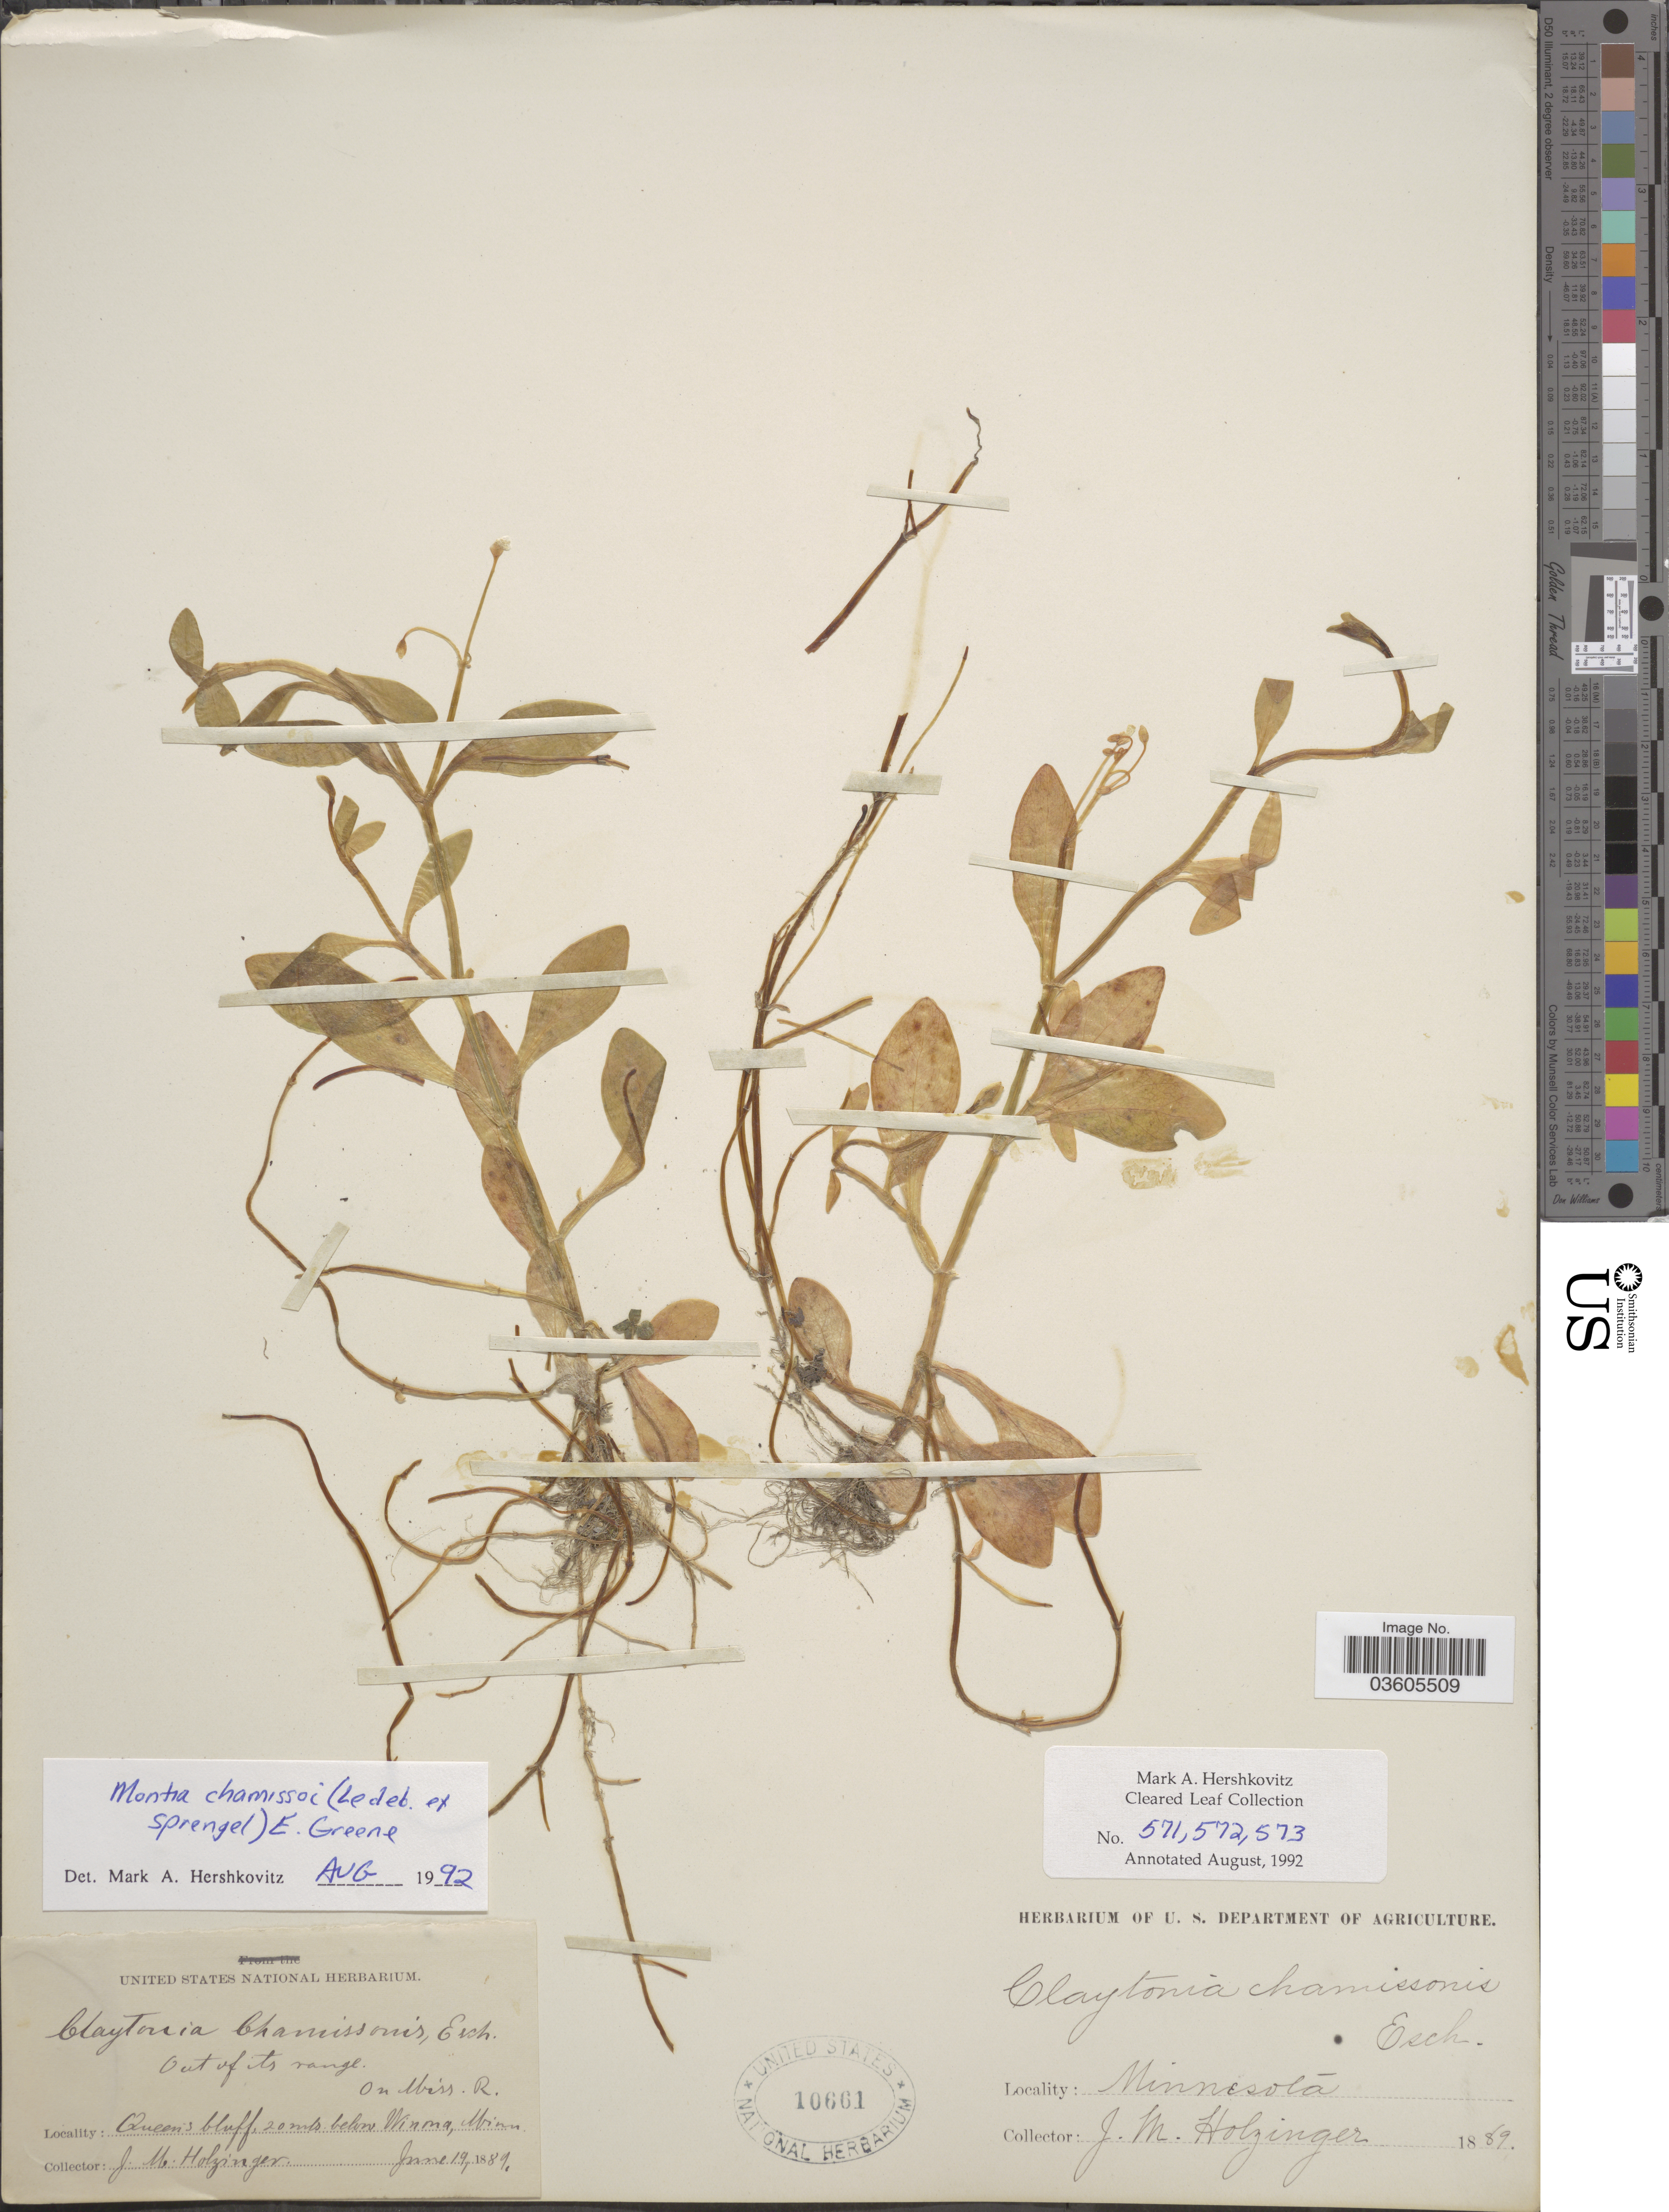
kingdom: Plantae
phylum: Tracheophyta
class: Magnoliopsida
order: Caryophyllales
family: Montiaceae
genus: Montia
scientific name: Montia chamissoi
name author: (Ledeb. ex Spreng.) Greene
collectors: J. M. Holzinger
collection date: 1889-06-19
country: United States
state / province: Minnesota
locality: Queen's bluff, 20 mls. below Winona.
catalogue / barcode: US 10661